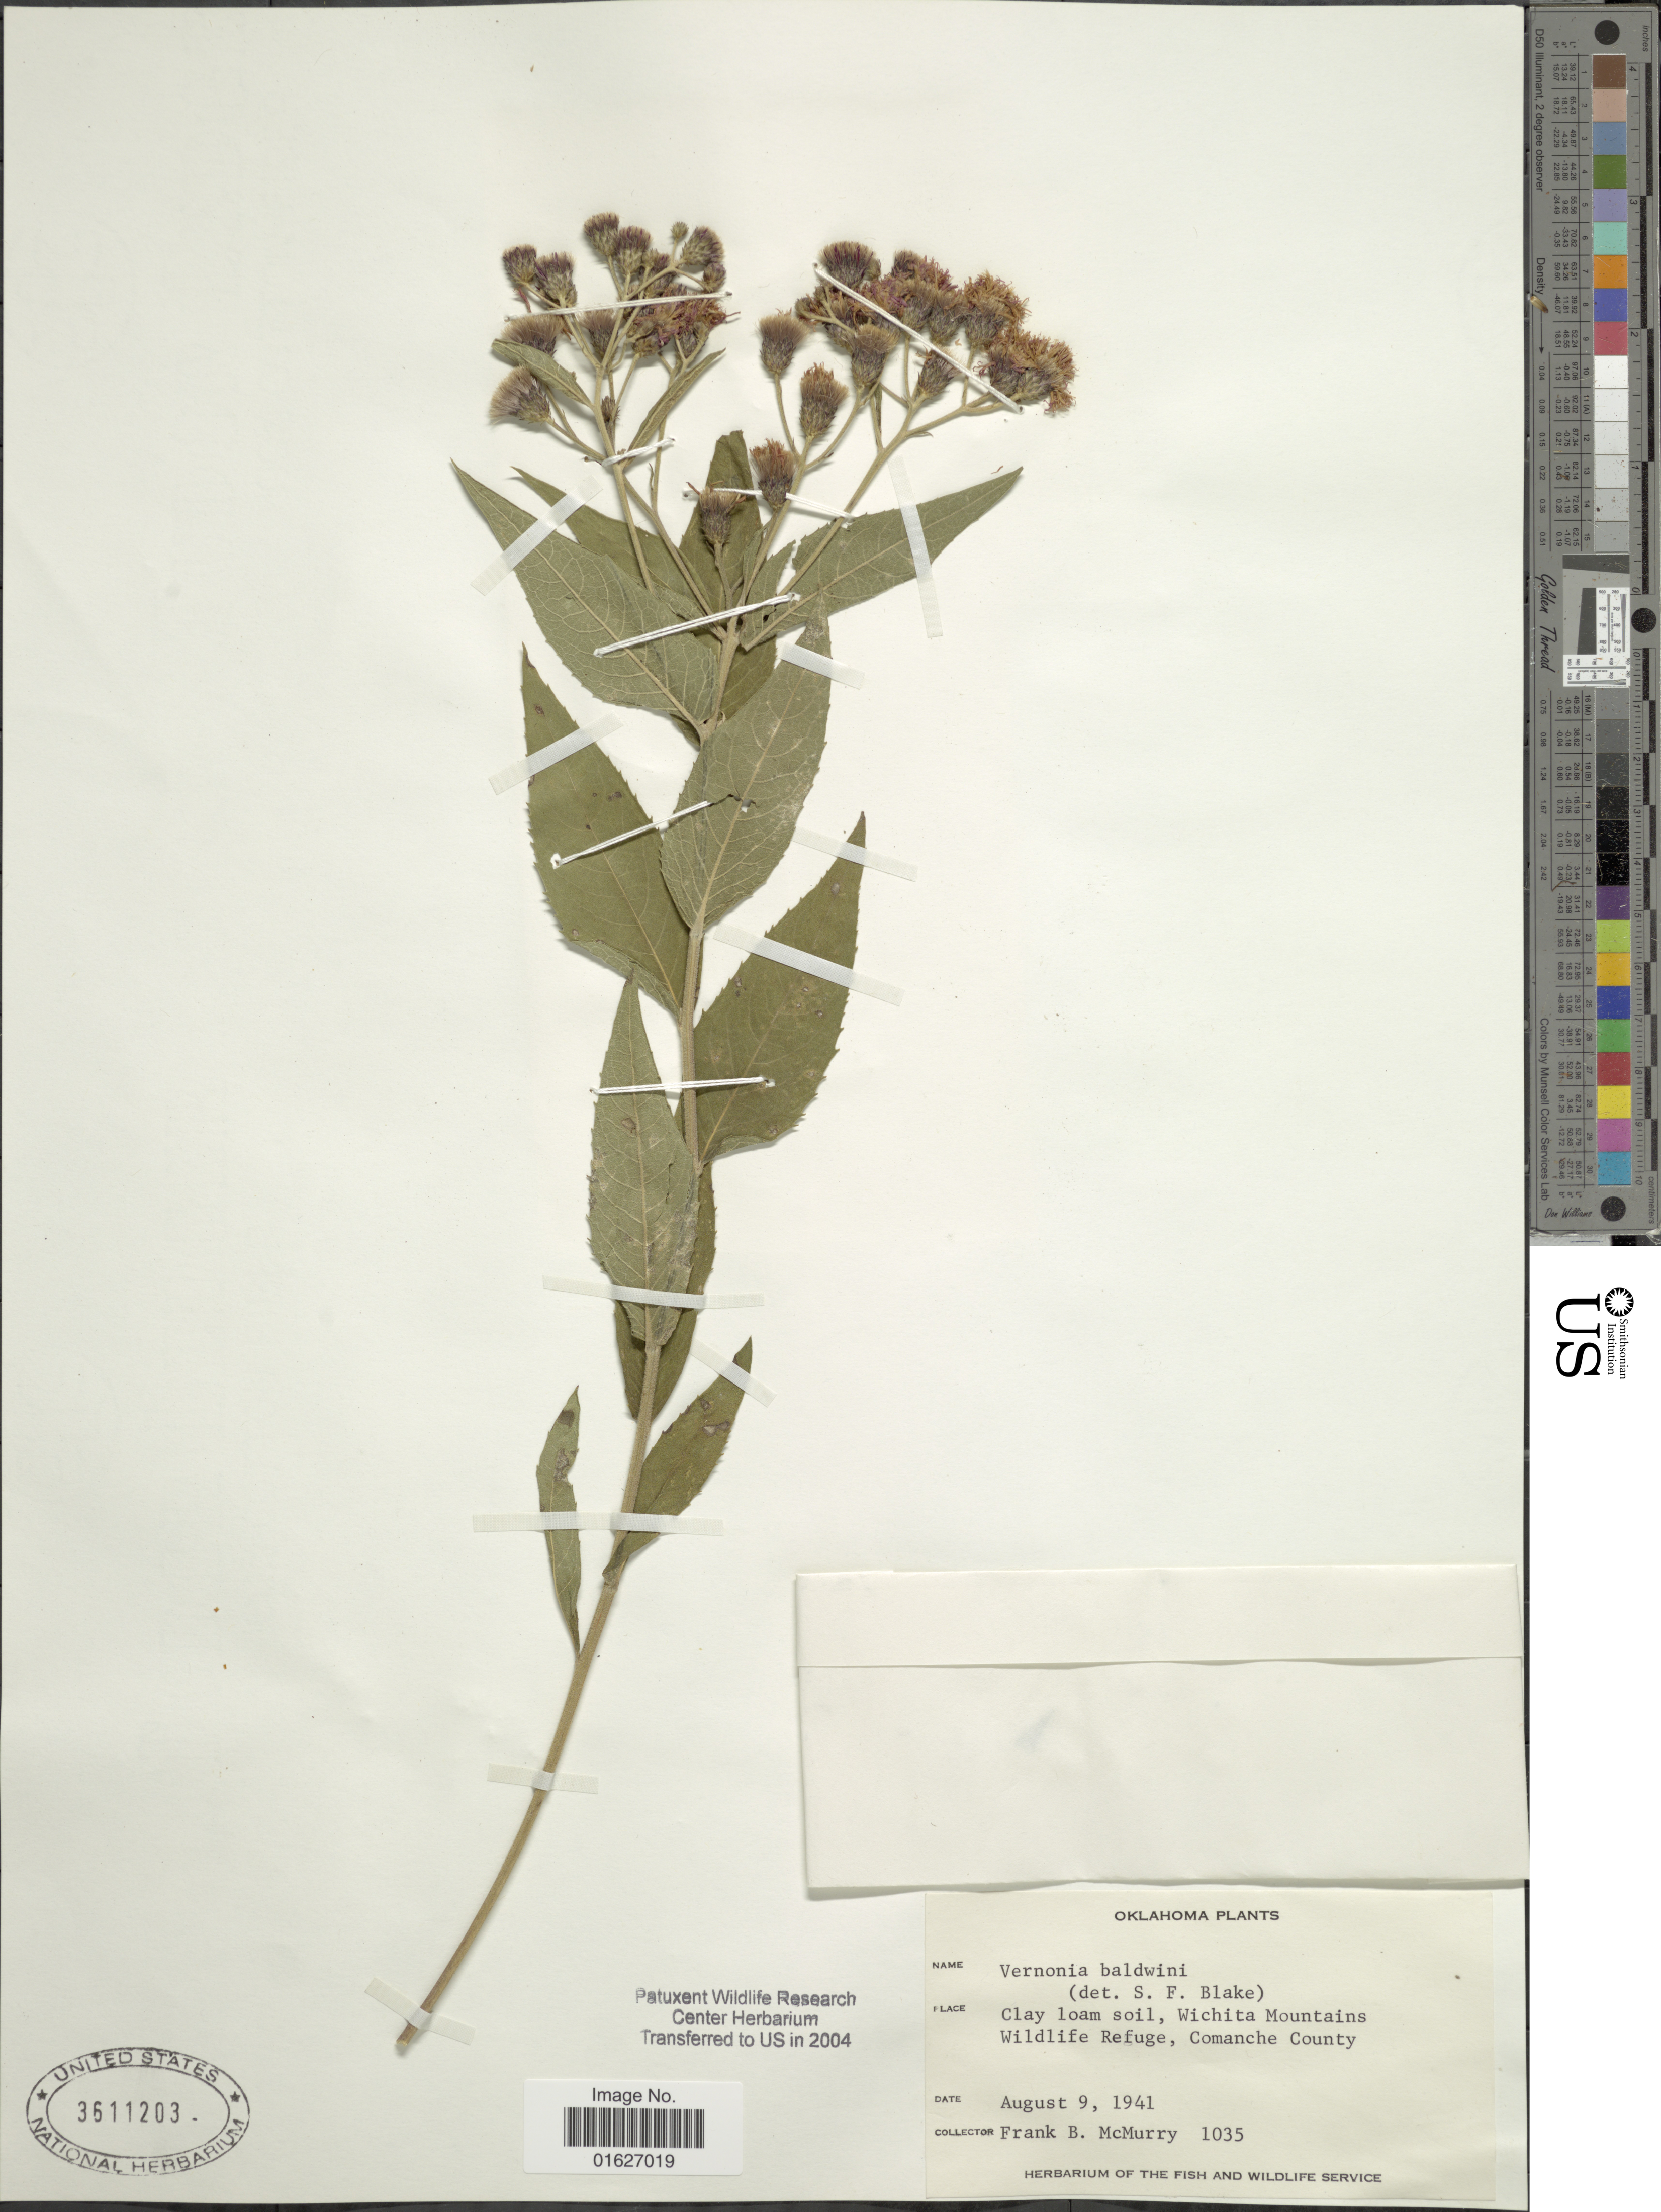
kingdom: Plantae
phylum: Tracheophyta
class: Magnoliopsida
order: Asterales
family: Asteraceae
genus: Vernonia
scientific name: Vernonia baldwinii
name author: Torr.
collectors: F. B. McMurry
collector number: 1035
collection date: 1941-08-09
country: United States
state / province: Oklahoma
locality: Wichita Mountains Wildlife Refuge, Comanche County.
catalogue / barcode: US 3611203